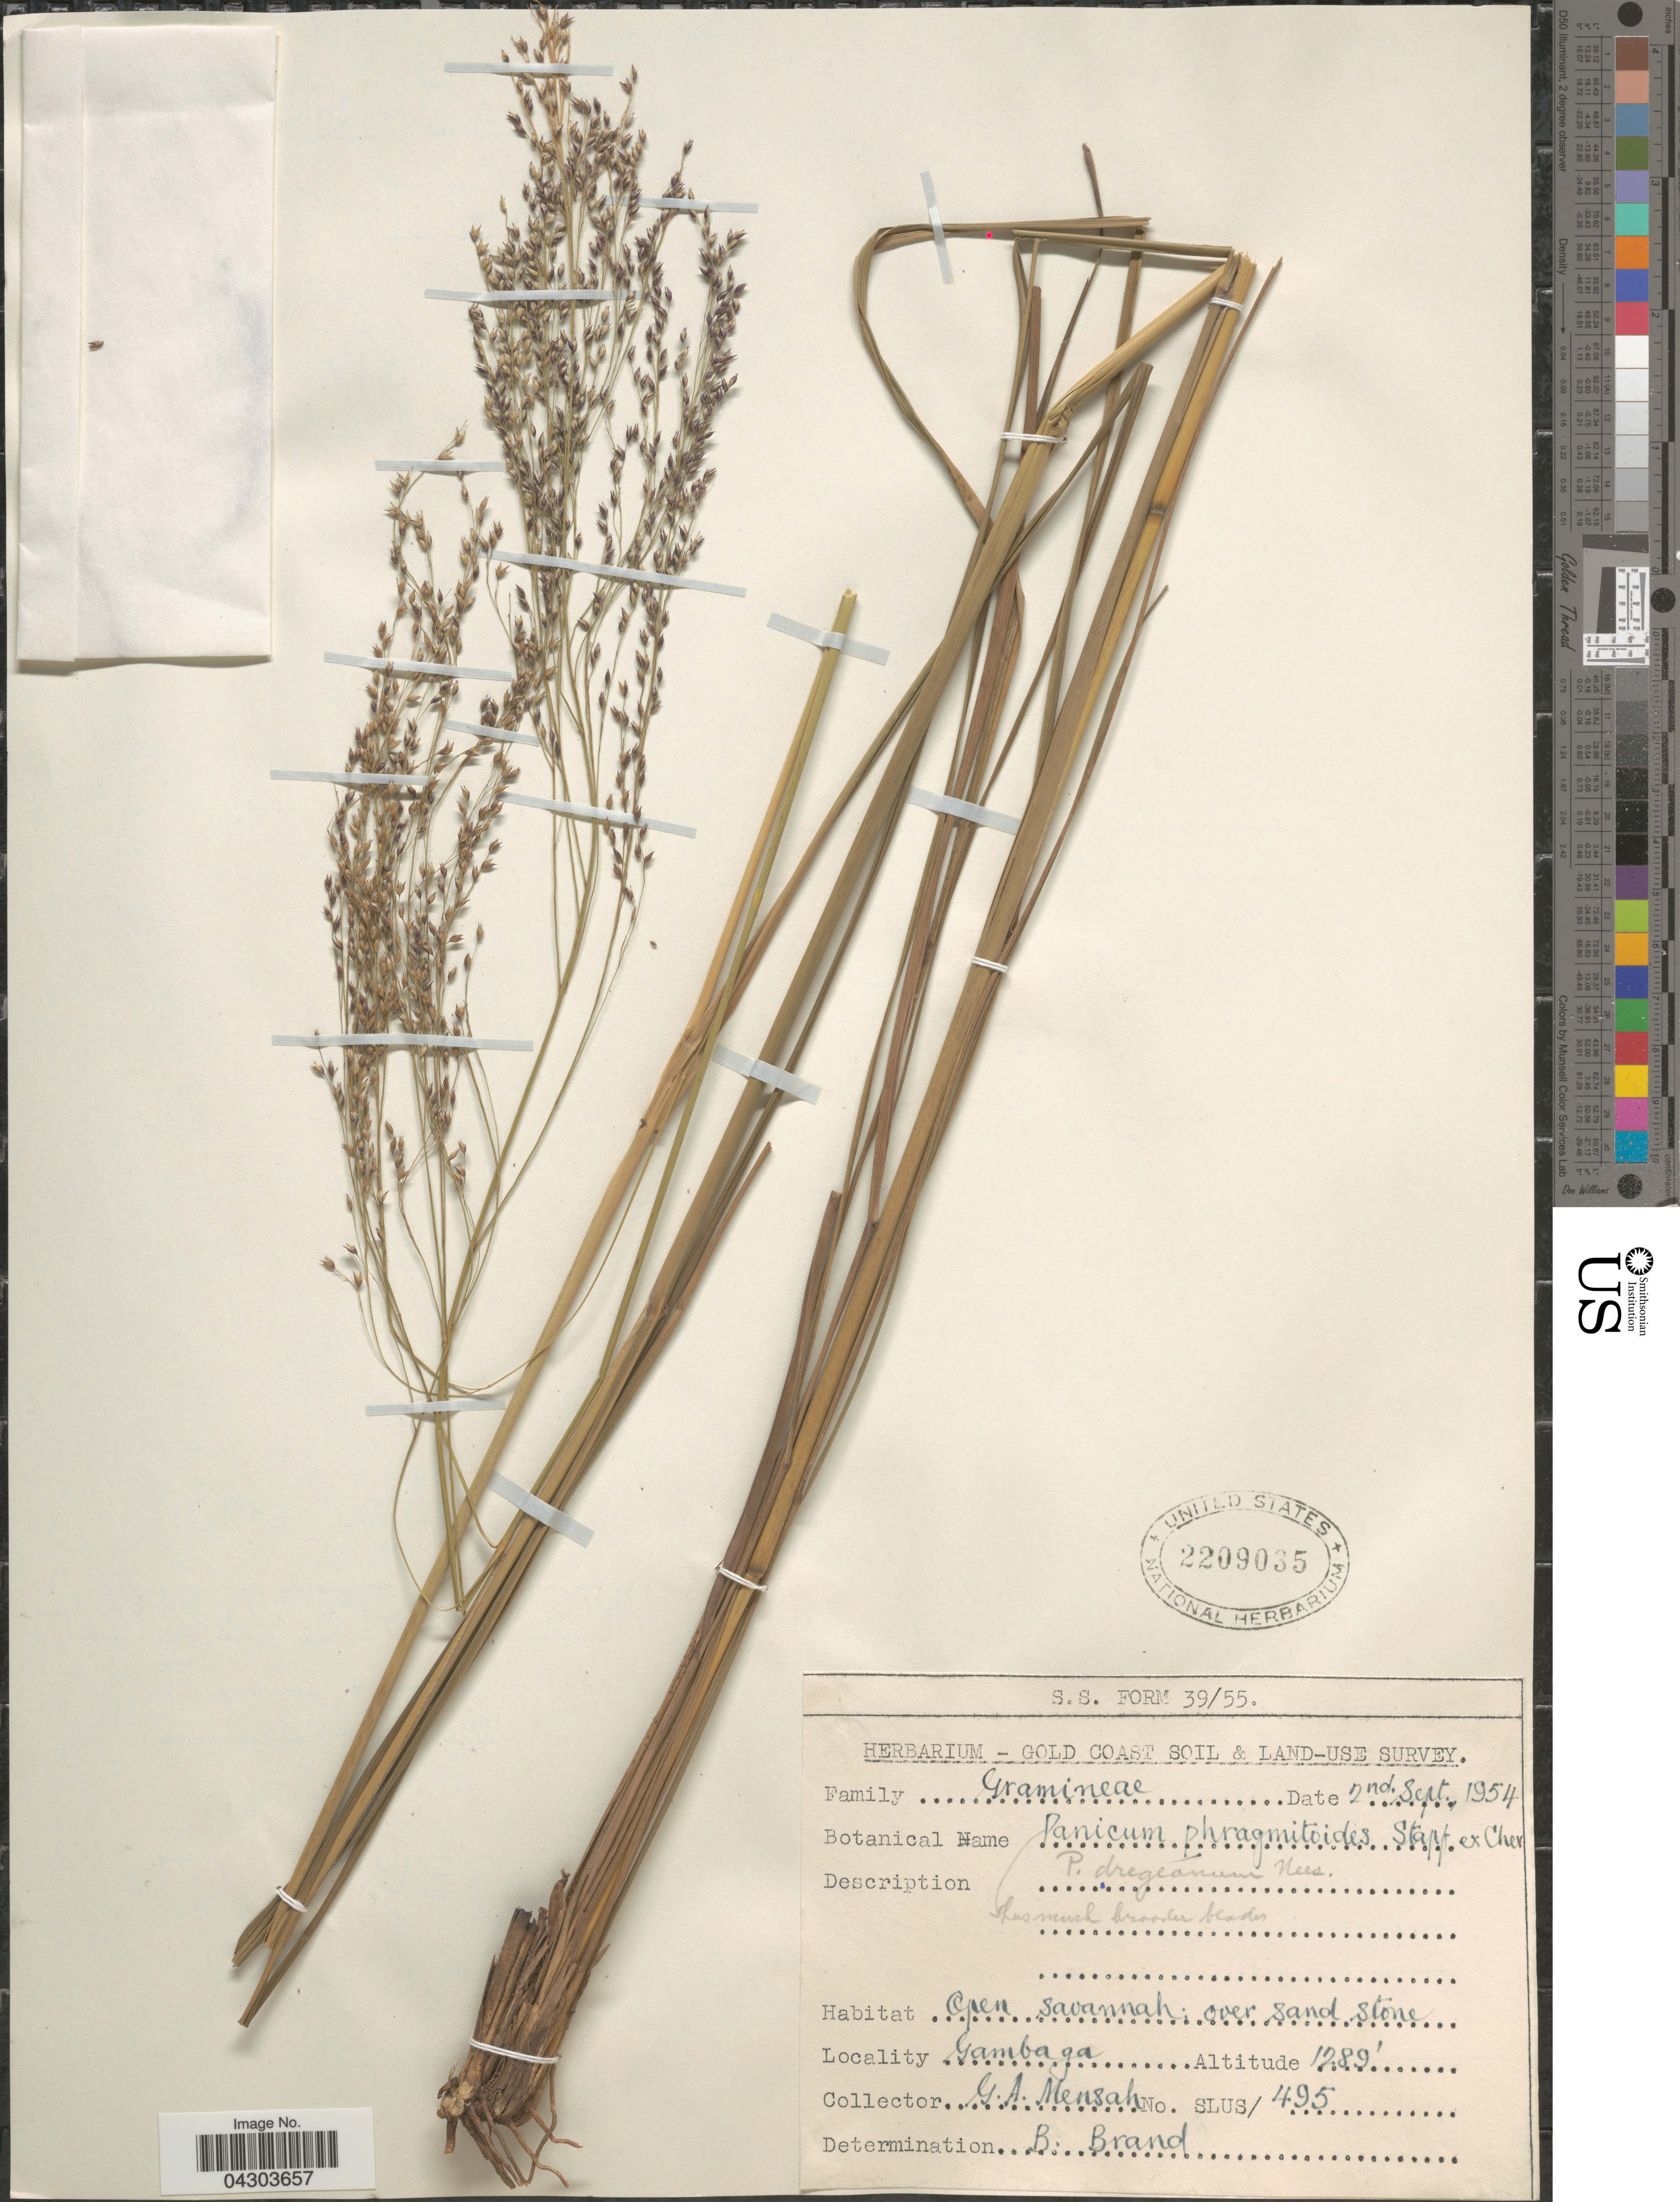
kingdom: Plantae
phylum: Tracheophyta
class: Liliopsida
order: Poales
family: Poaceae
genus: Panicum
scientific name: Panicum dregeanum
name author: Nees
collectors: G. Mensah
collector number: SLUS/495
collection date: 1954-09-02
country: Ghana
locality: Gold Coast Soil & Land-use Survey. Open savannah; over sand stone. Gambaga.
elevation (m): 393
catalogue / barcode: US 2209035